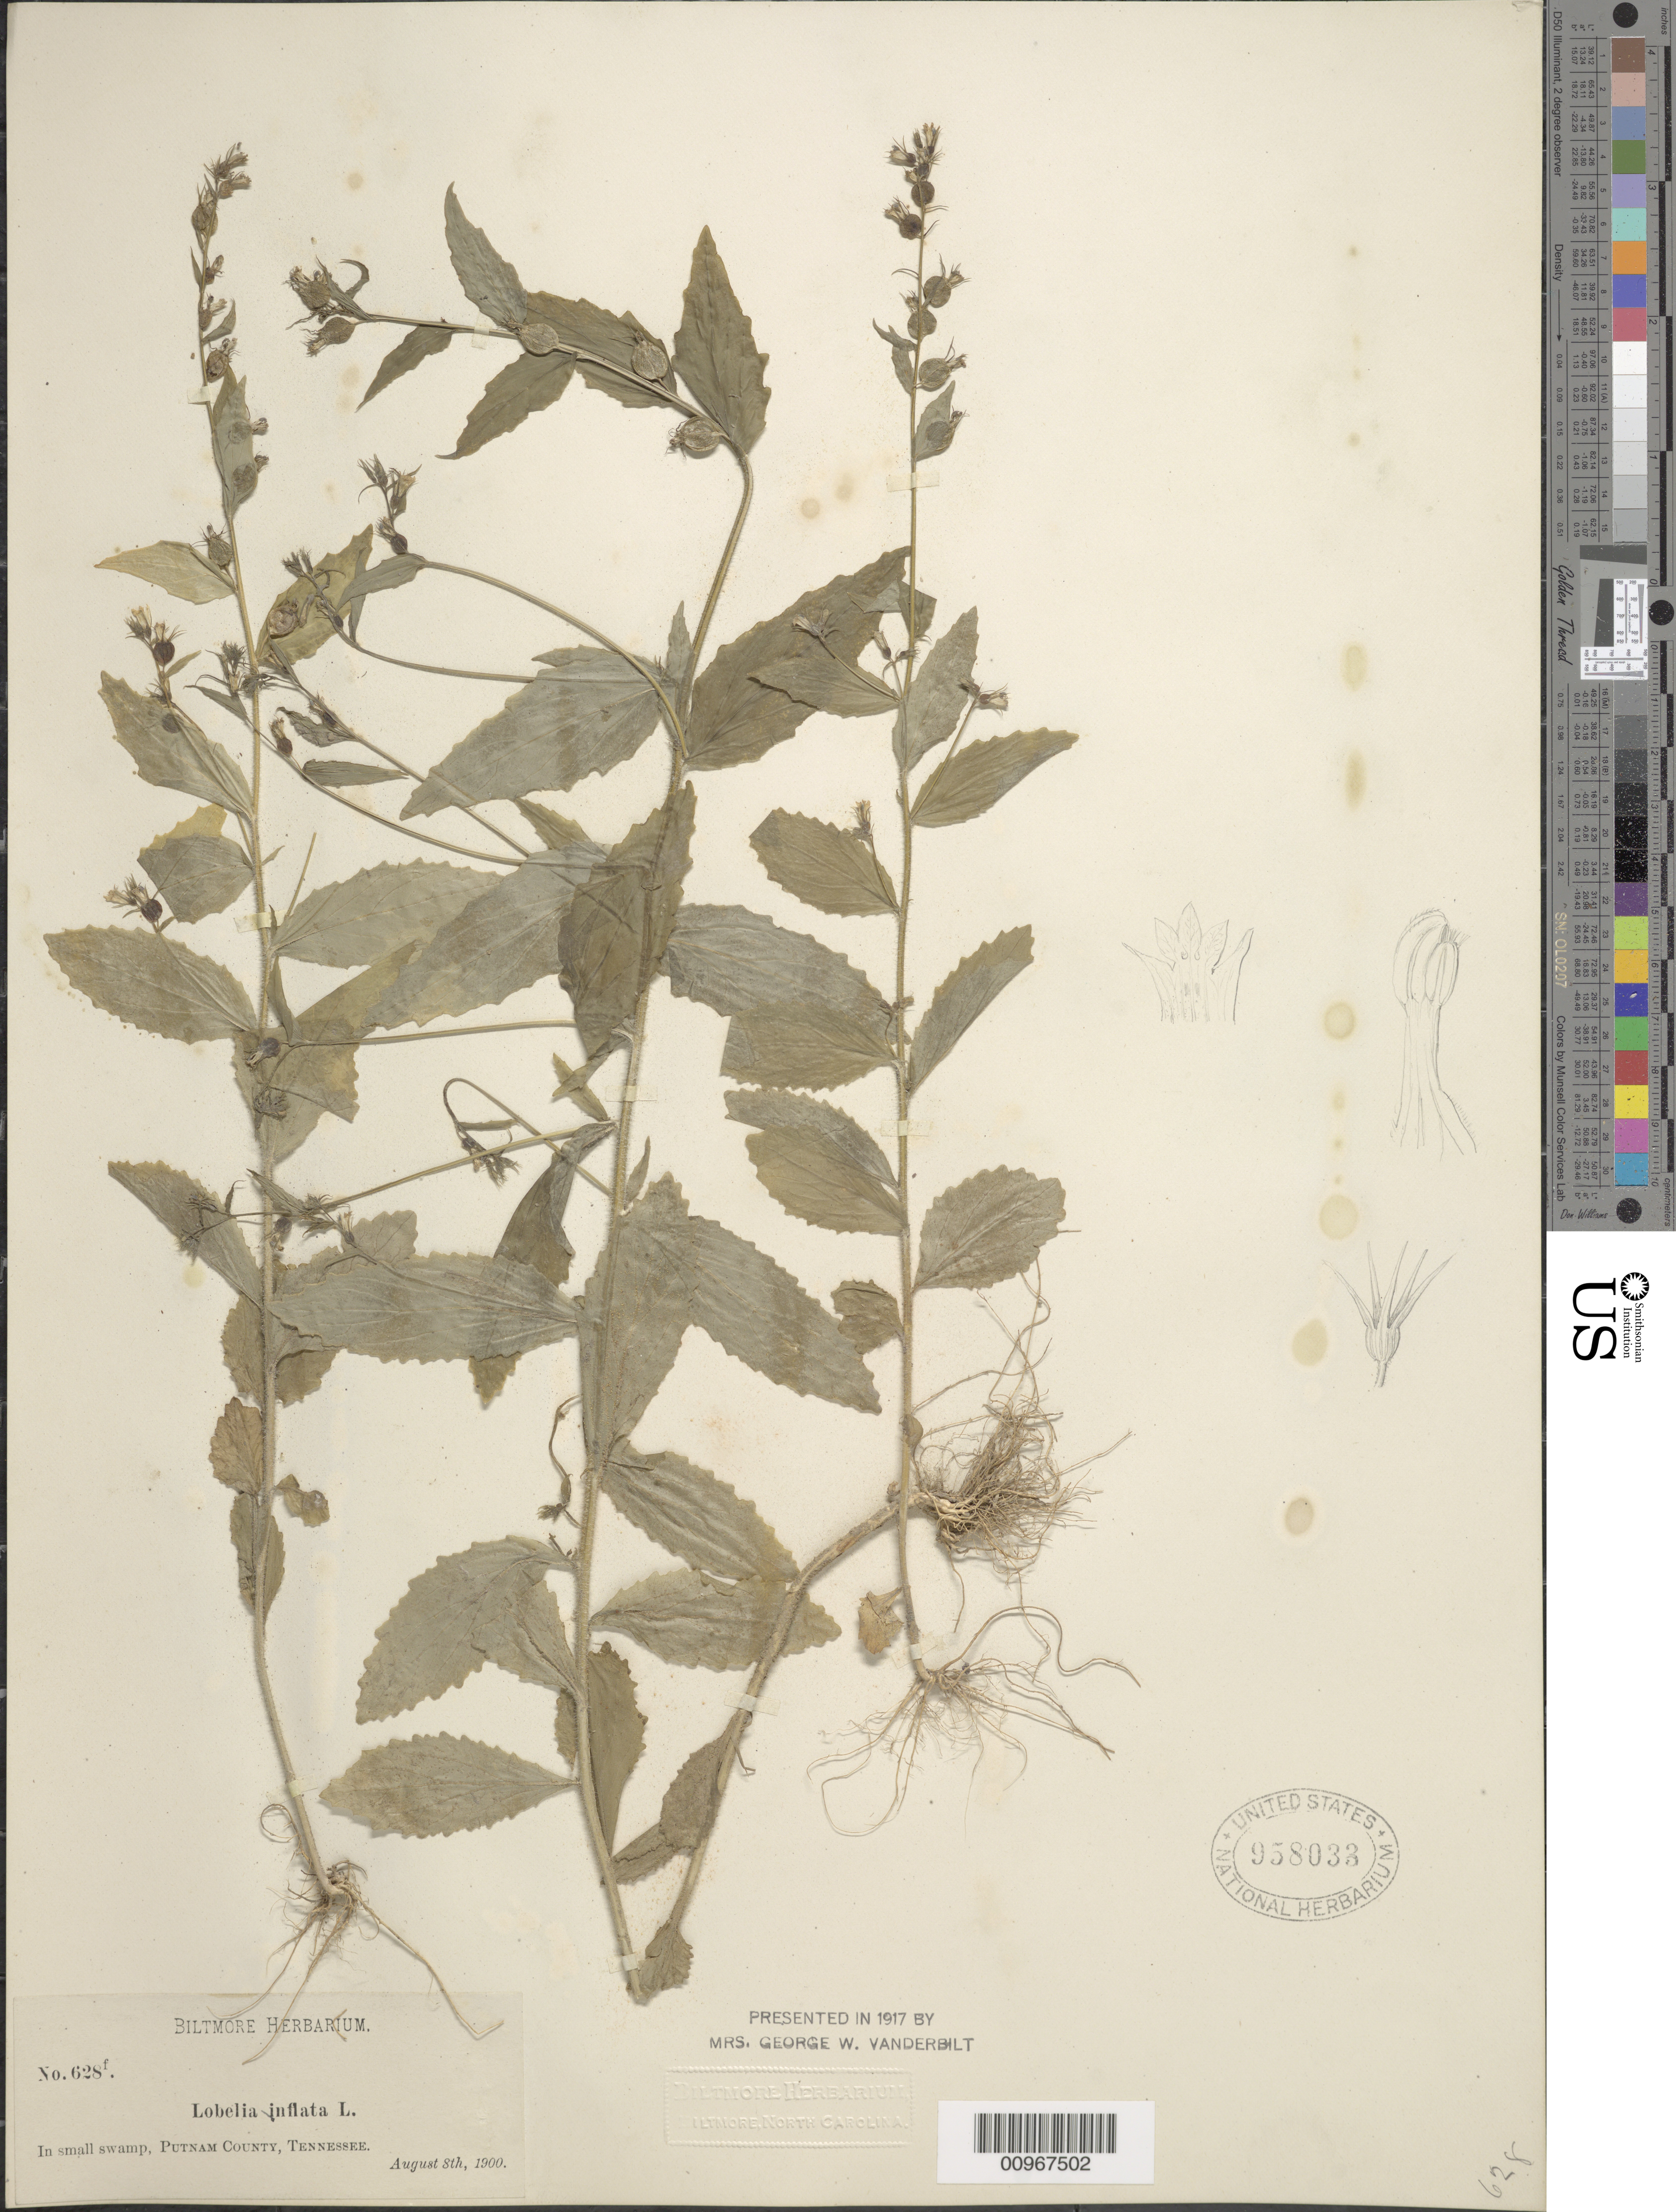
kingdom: Plantae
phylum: Tracheophyta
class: Magnoliopsida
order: Asterales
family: Campanulaceae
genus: Lobelia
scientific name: Lobelia inflata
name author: L.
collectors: ex herb. Biltmore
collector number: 628f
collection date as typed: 08 Aug 1900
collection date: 1900-08-08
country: United States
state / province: Tennessee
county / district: Putnam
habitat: in small swamp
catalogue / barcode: US 958033